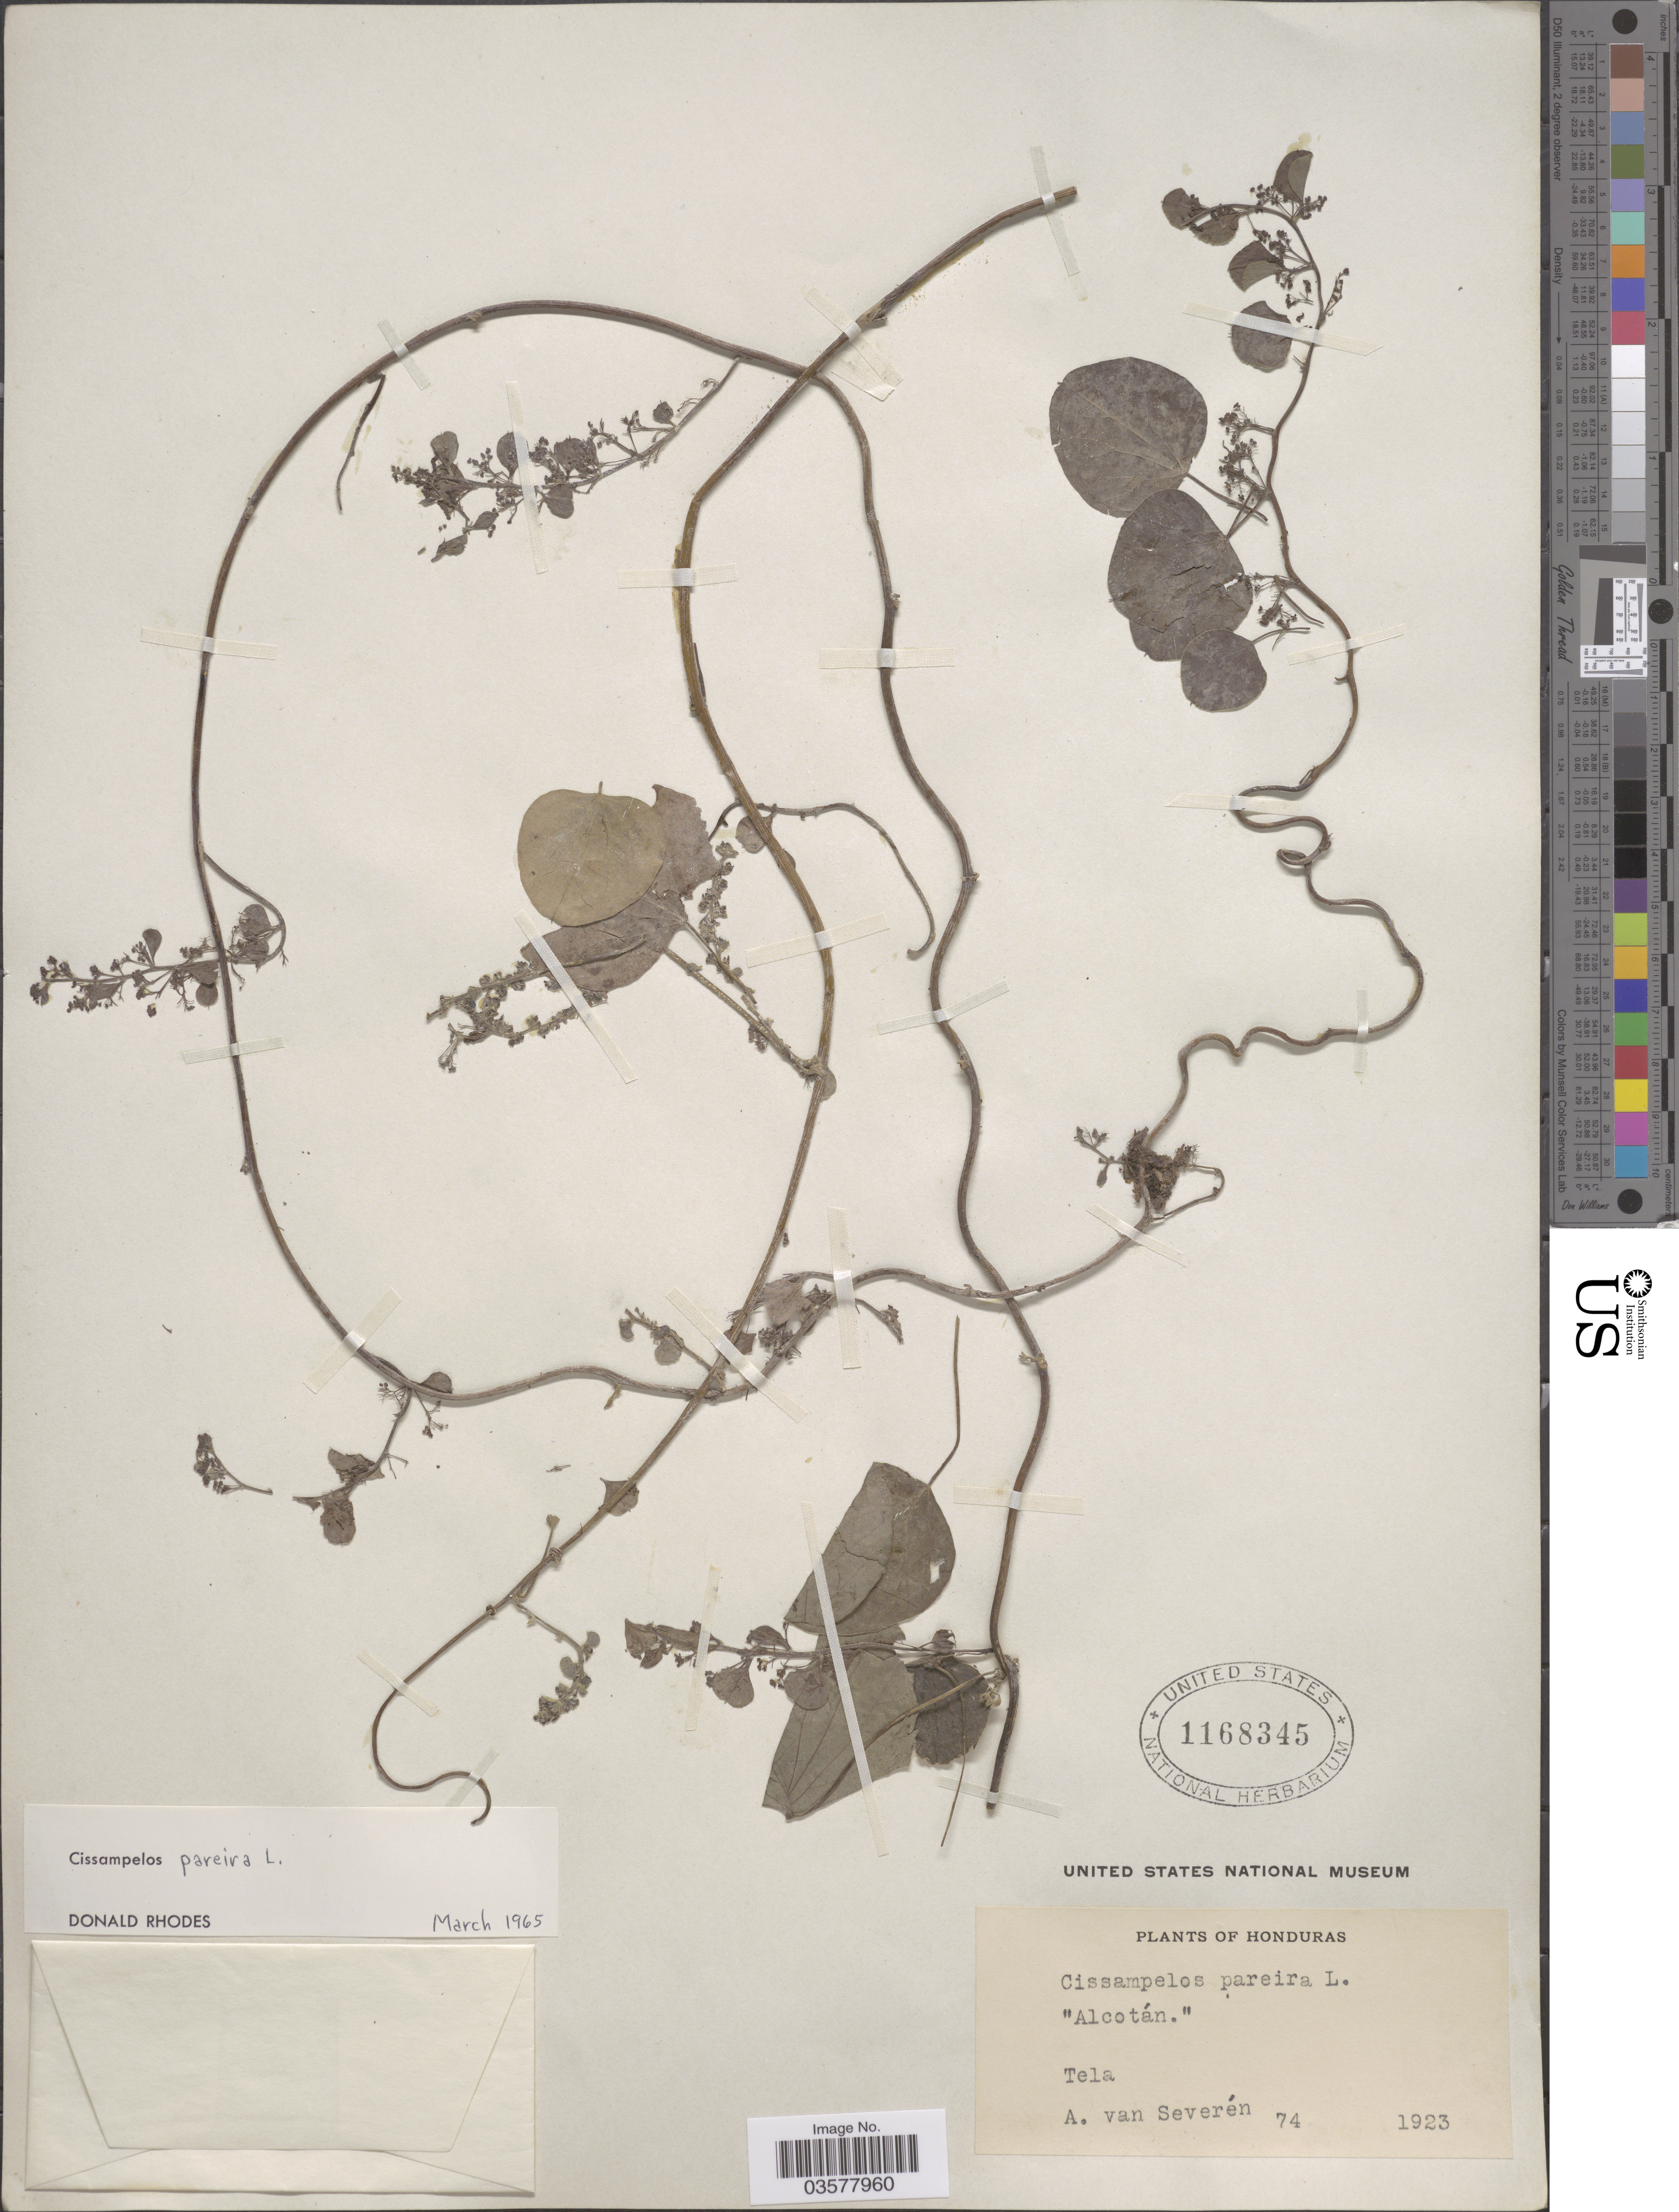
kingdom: Plantae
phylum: Tracheophyta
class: Magnoliopsida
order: Ranunculales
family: Menispermaceae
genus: Cissampelos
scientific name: Cissampelos pareira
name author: L.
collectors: A. Van Severen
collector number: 74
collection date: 1923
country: Honduras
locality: Tela.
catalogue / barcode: US 1168345